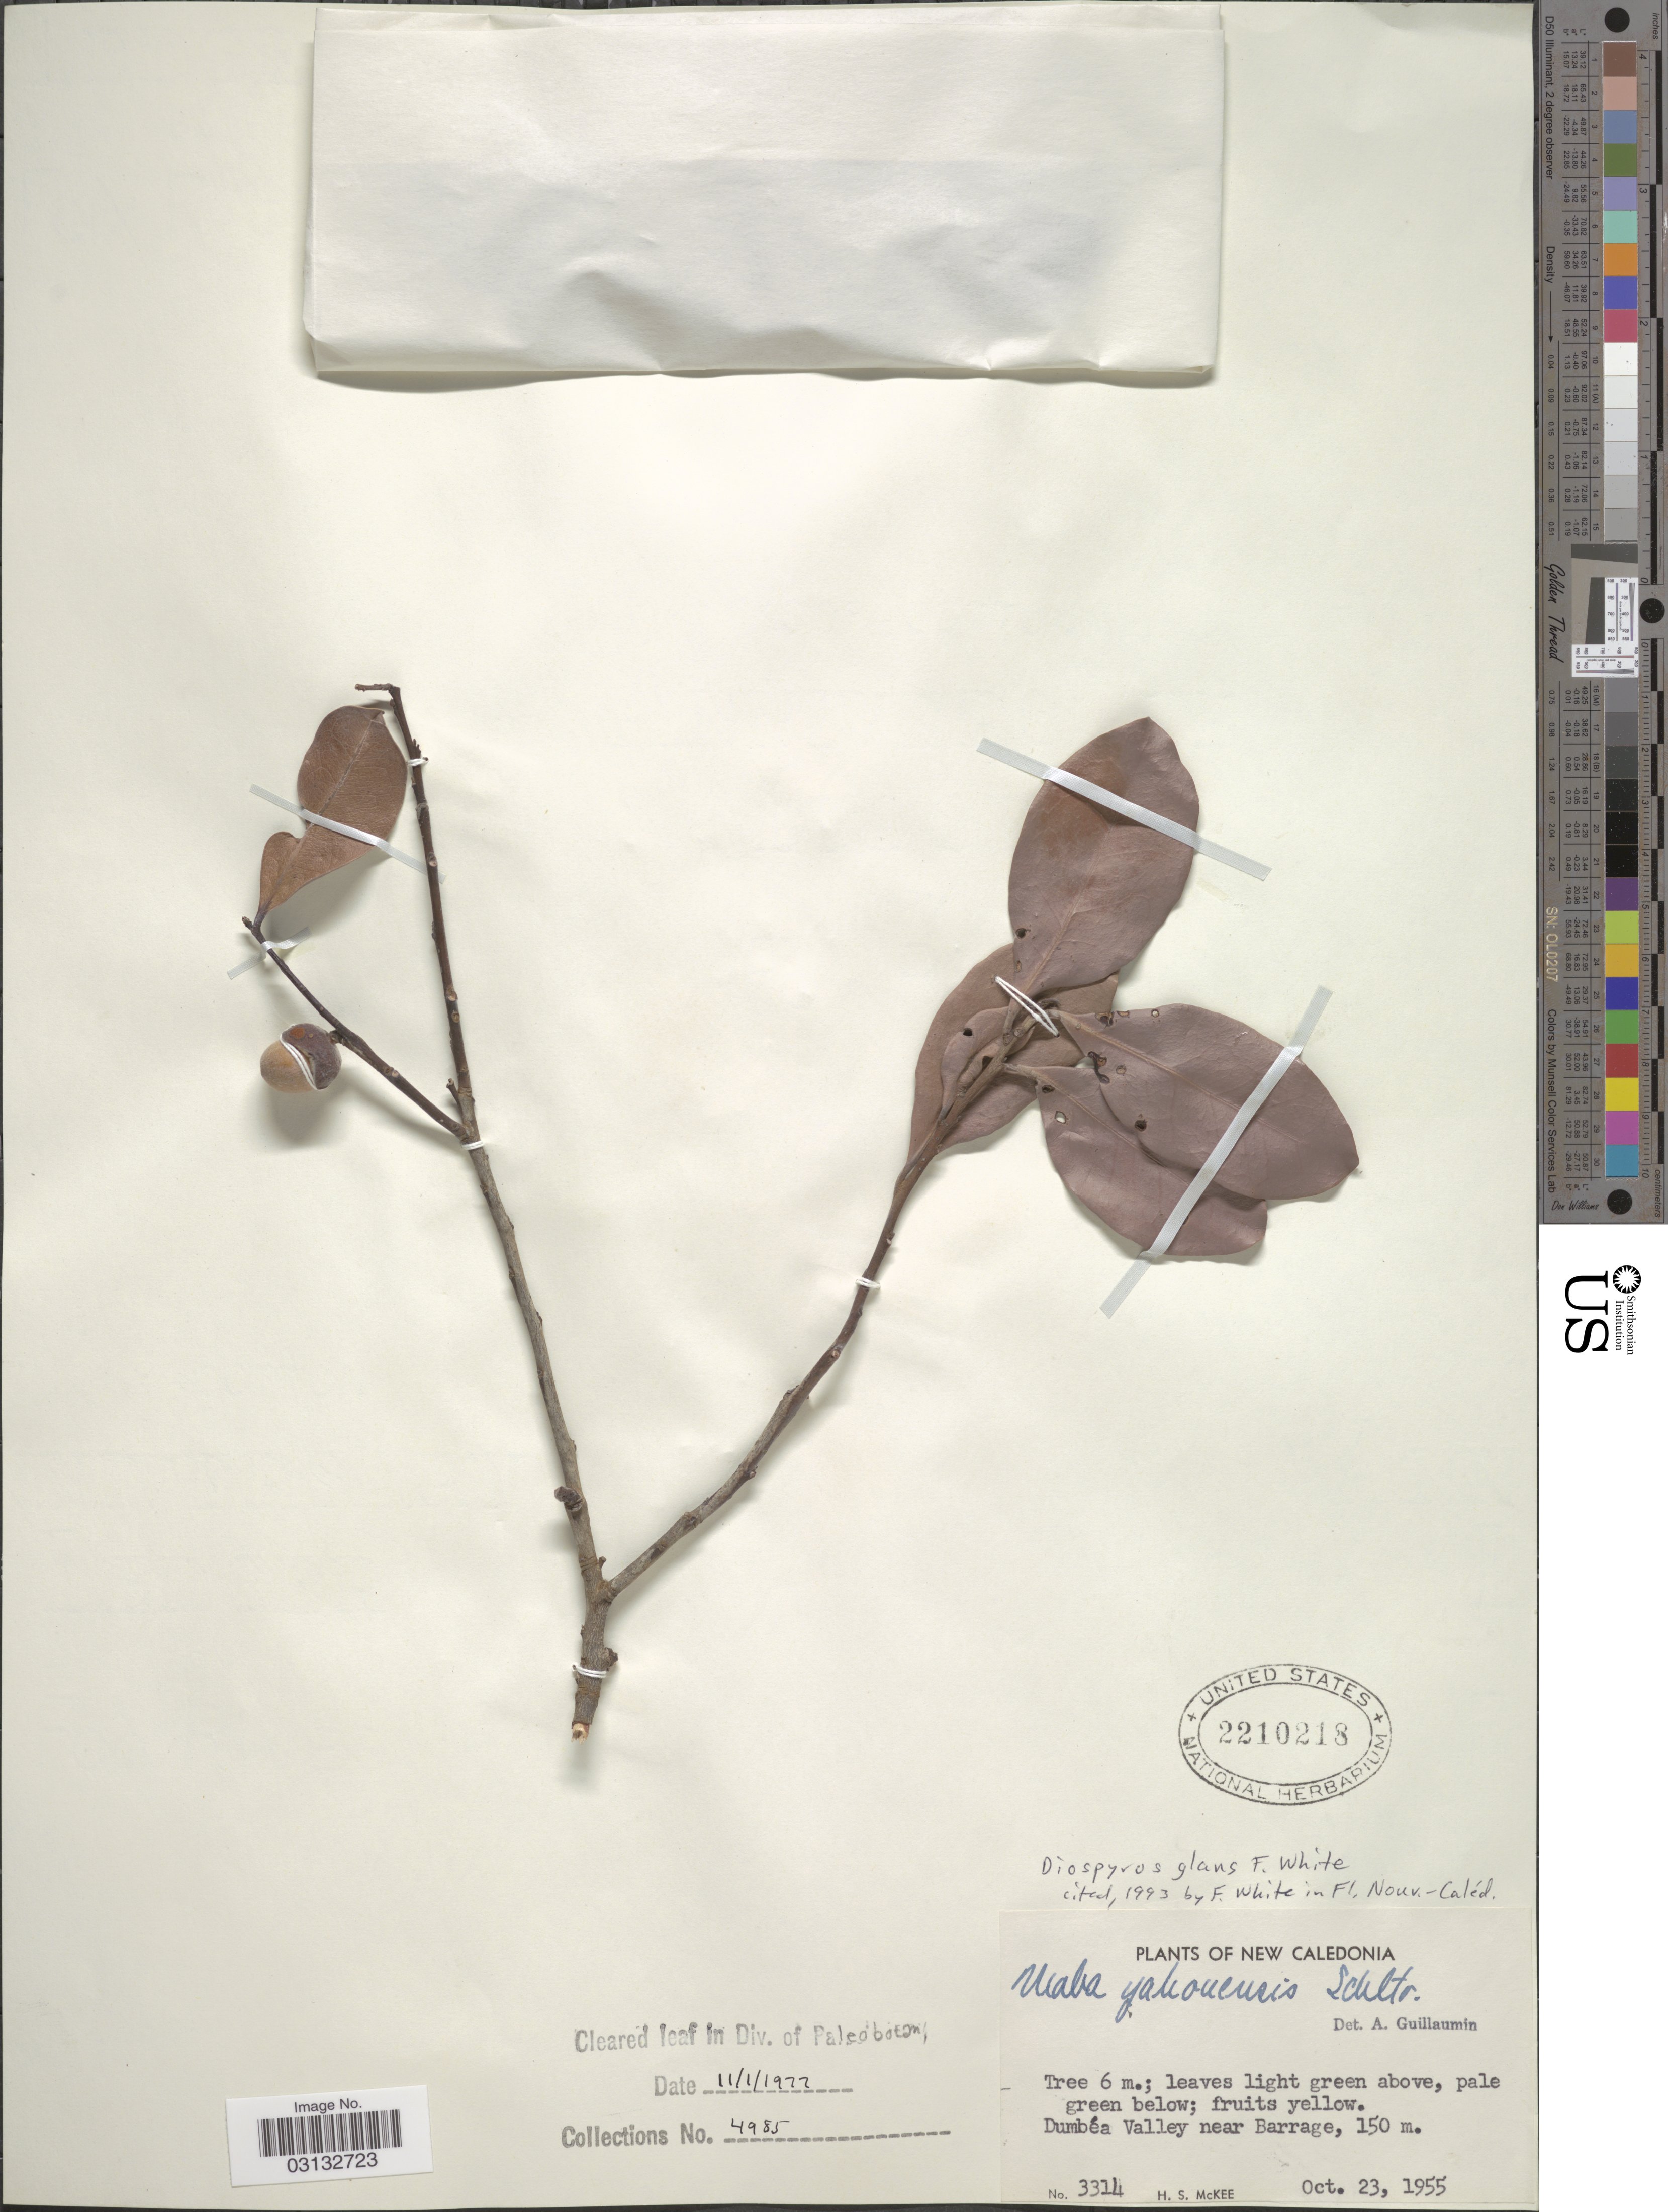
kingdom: Plantae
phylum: Tracheophyta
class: Magnoliopsida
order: Ericales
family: Ebenaceae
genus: Diospyros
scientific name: Diospyros glans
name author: F. White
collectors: H. S. McKee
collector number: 3314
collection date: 1955-10-23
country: New Caledonia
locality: Dumbéa Valley near Barrage.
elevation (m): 150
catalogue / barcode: US 2210218